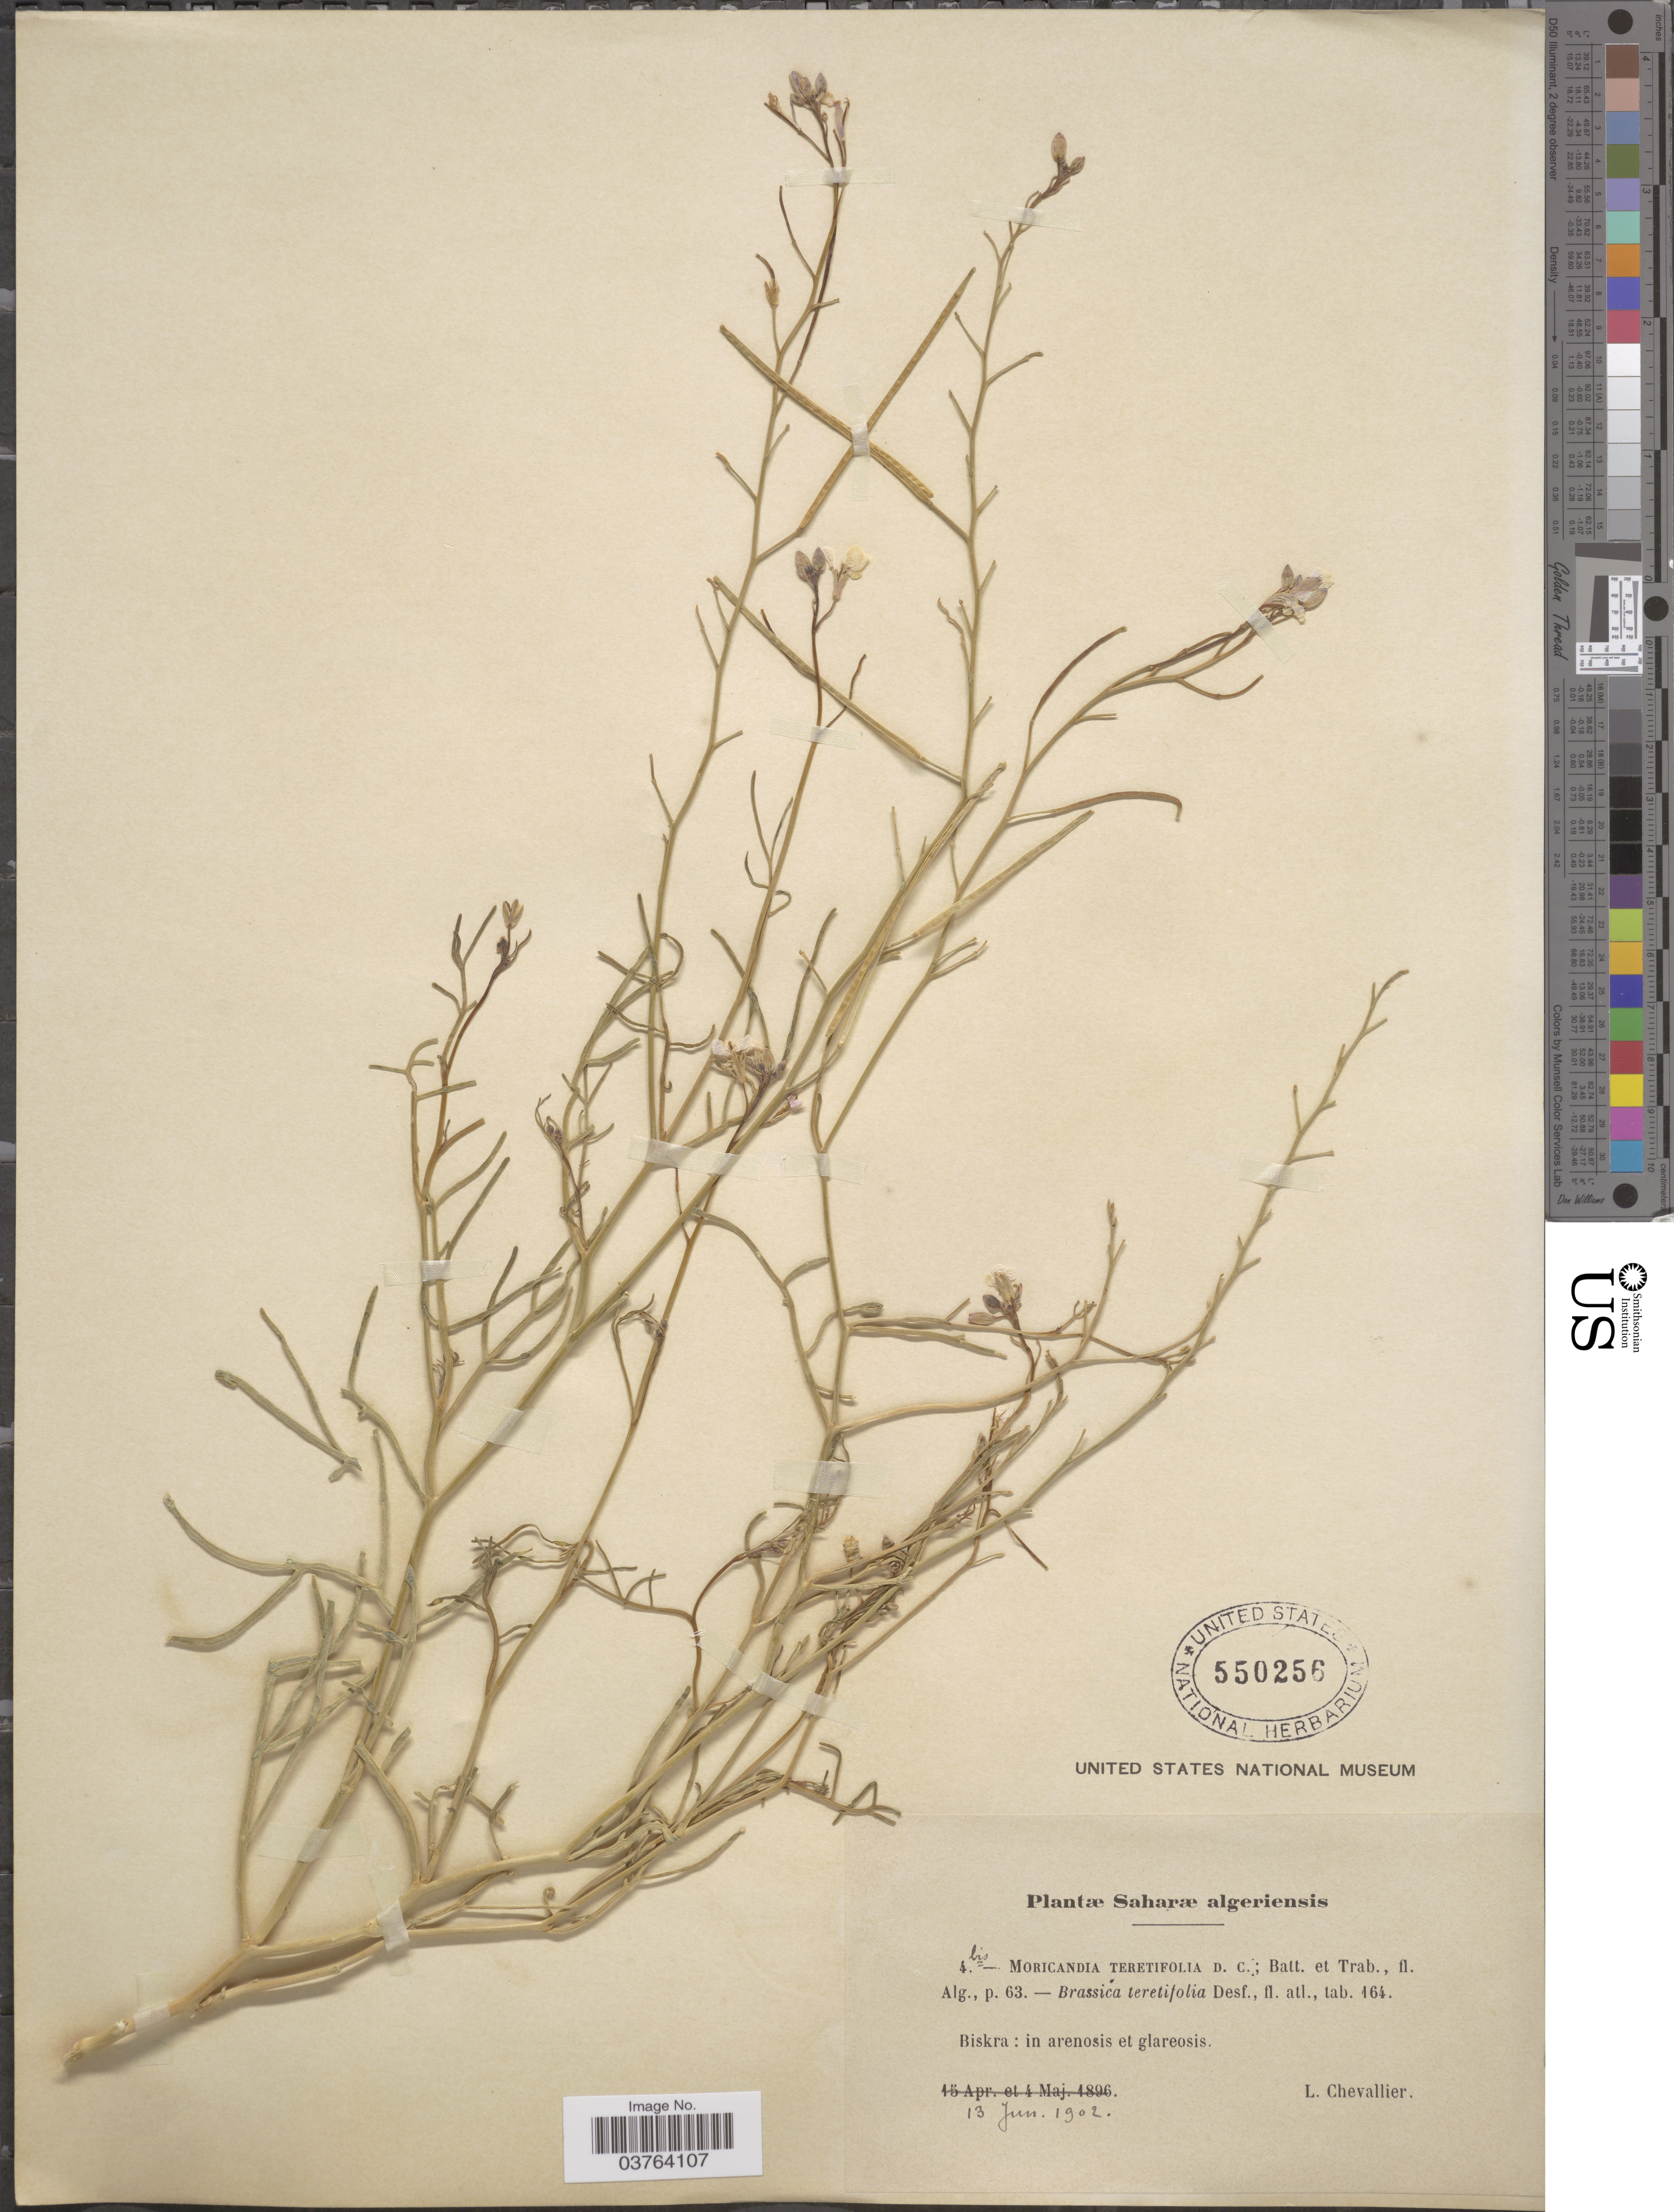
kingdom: Plantae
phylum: Tracheophyta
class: Magnoliopsida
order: Brassicales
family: Brassicaceae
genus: Pseuderucaria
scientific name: Pseuderucaria teretifolia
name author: (Desf.) O.E. Schulz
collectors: L. Chevallier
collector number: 4bis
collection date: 1902-06-13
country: Algeria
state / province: Biskra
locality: Saharæ algeriensis.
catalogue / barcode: US 550256